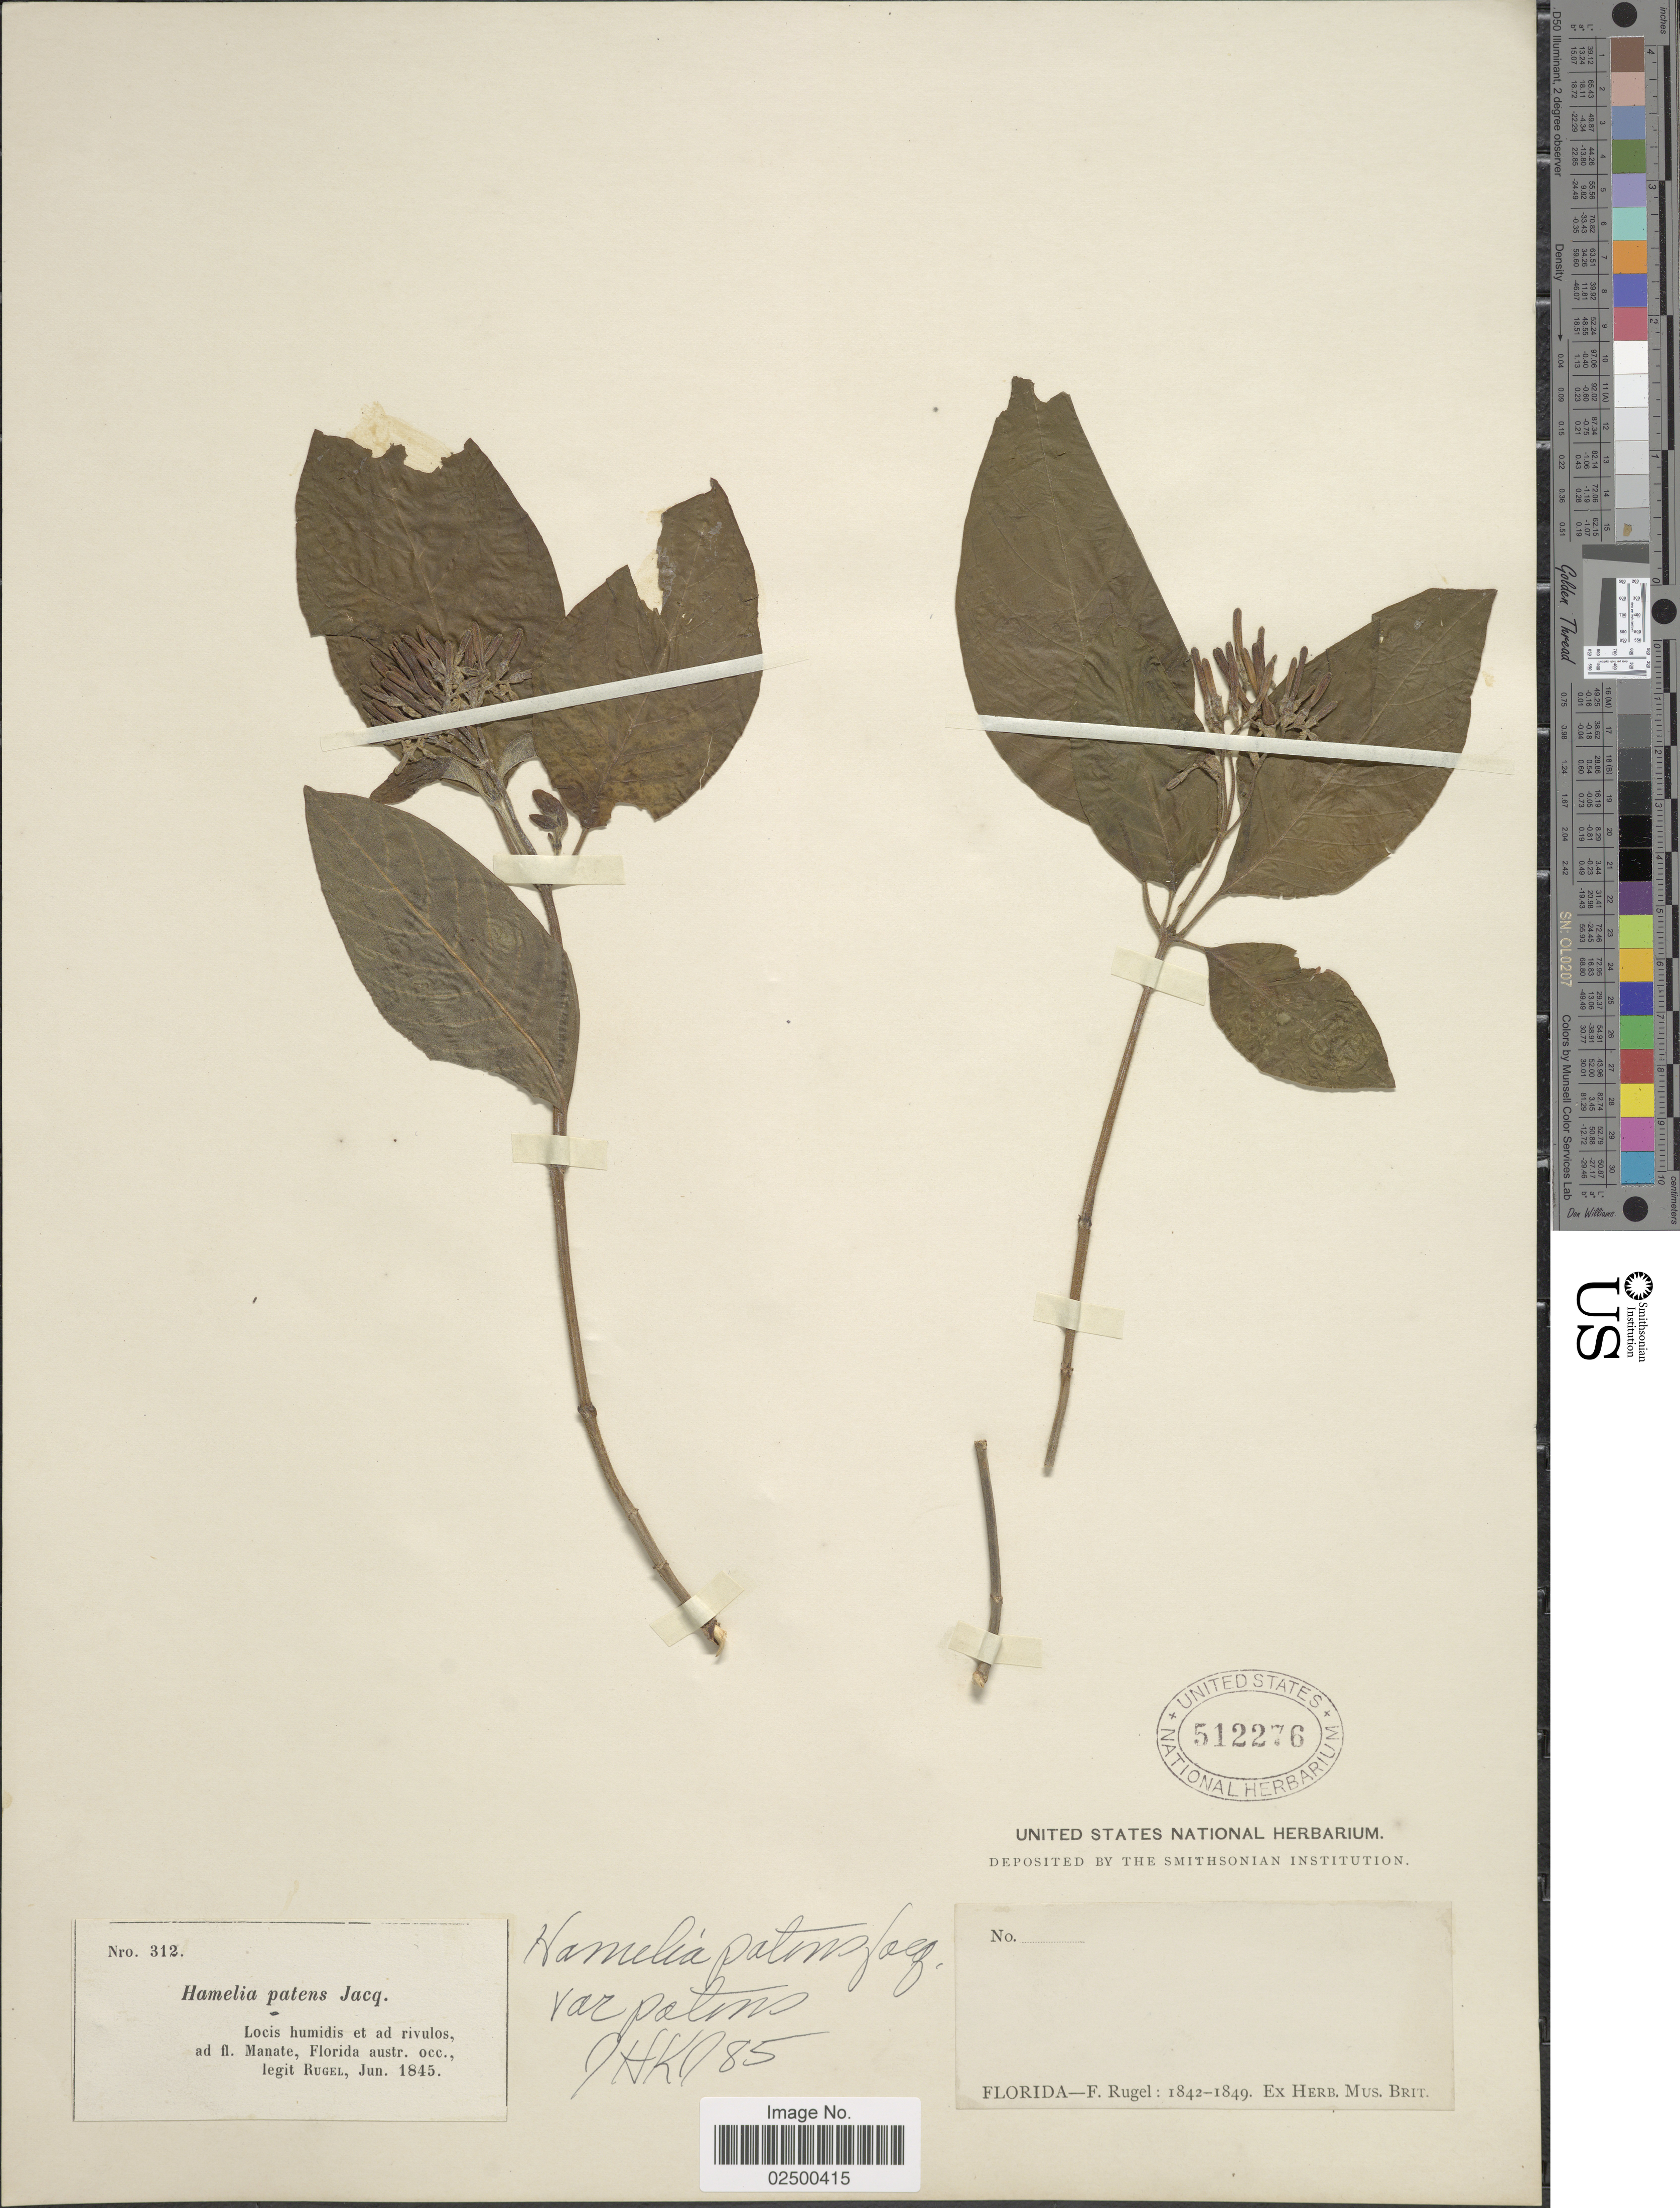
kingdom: Plantae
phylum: Tracheophyta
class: Magnoliopsida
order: Gentianales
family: Rubiaceae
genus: Hamelia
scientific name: Hamelia patens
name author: Jacq.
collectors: F. Rugel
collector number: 312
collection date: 1848-06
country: United States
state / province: Florida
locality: Locis humidis et ad rivulos,m ad fl. Manate, Florida austr. occ.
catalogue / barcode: US 512276